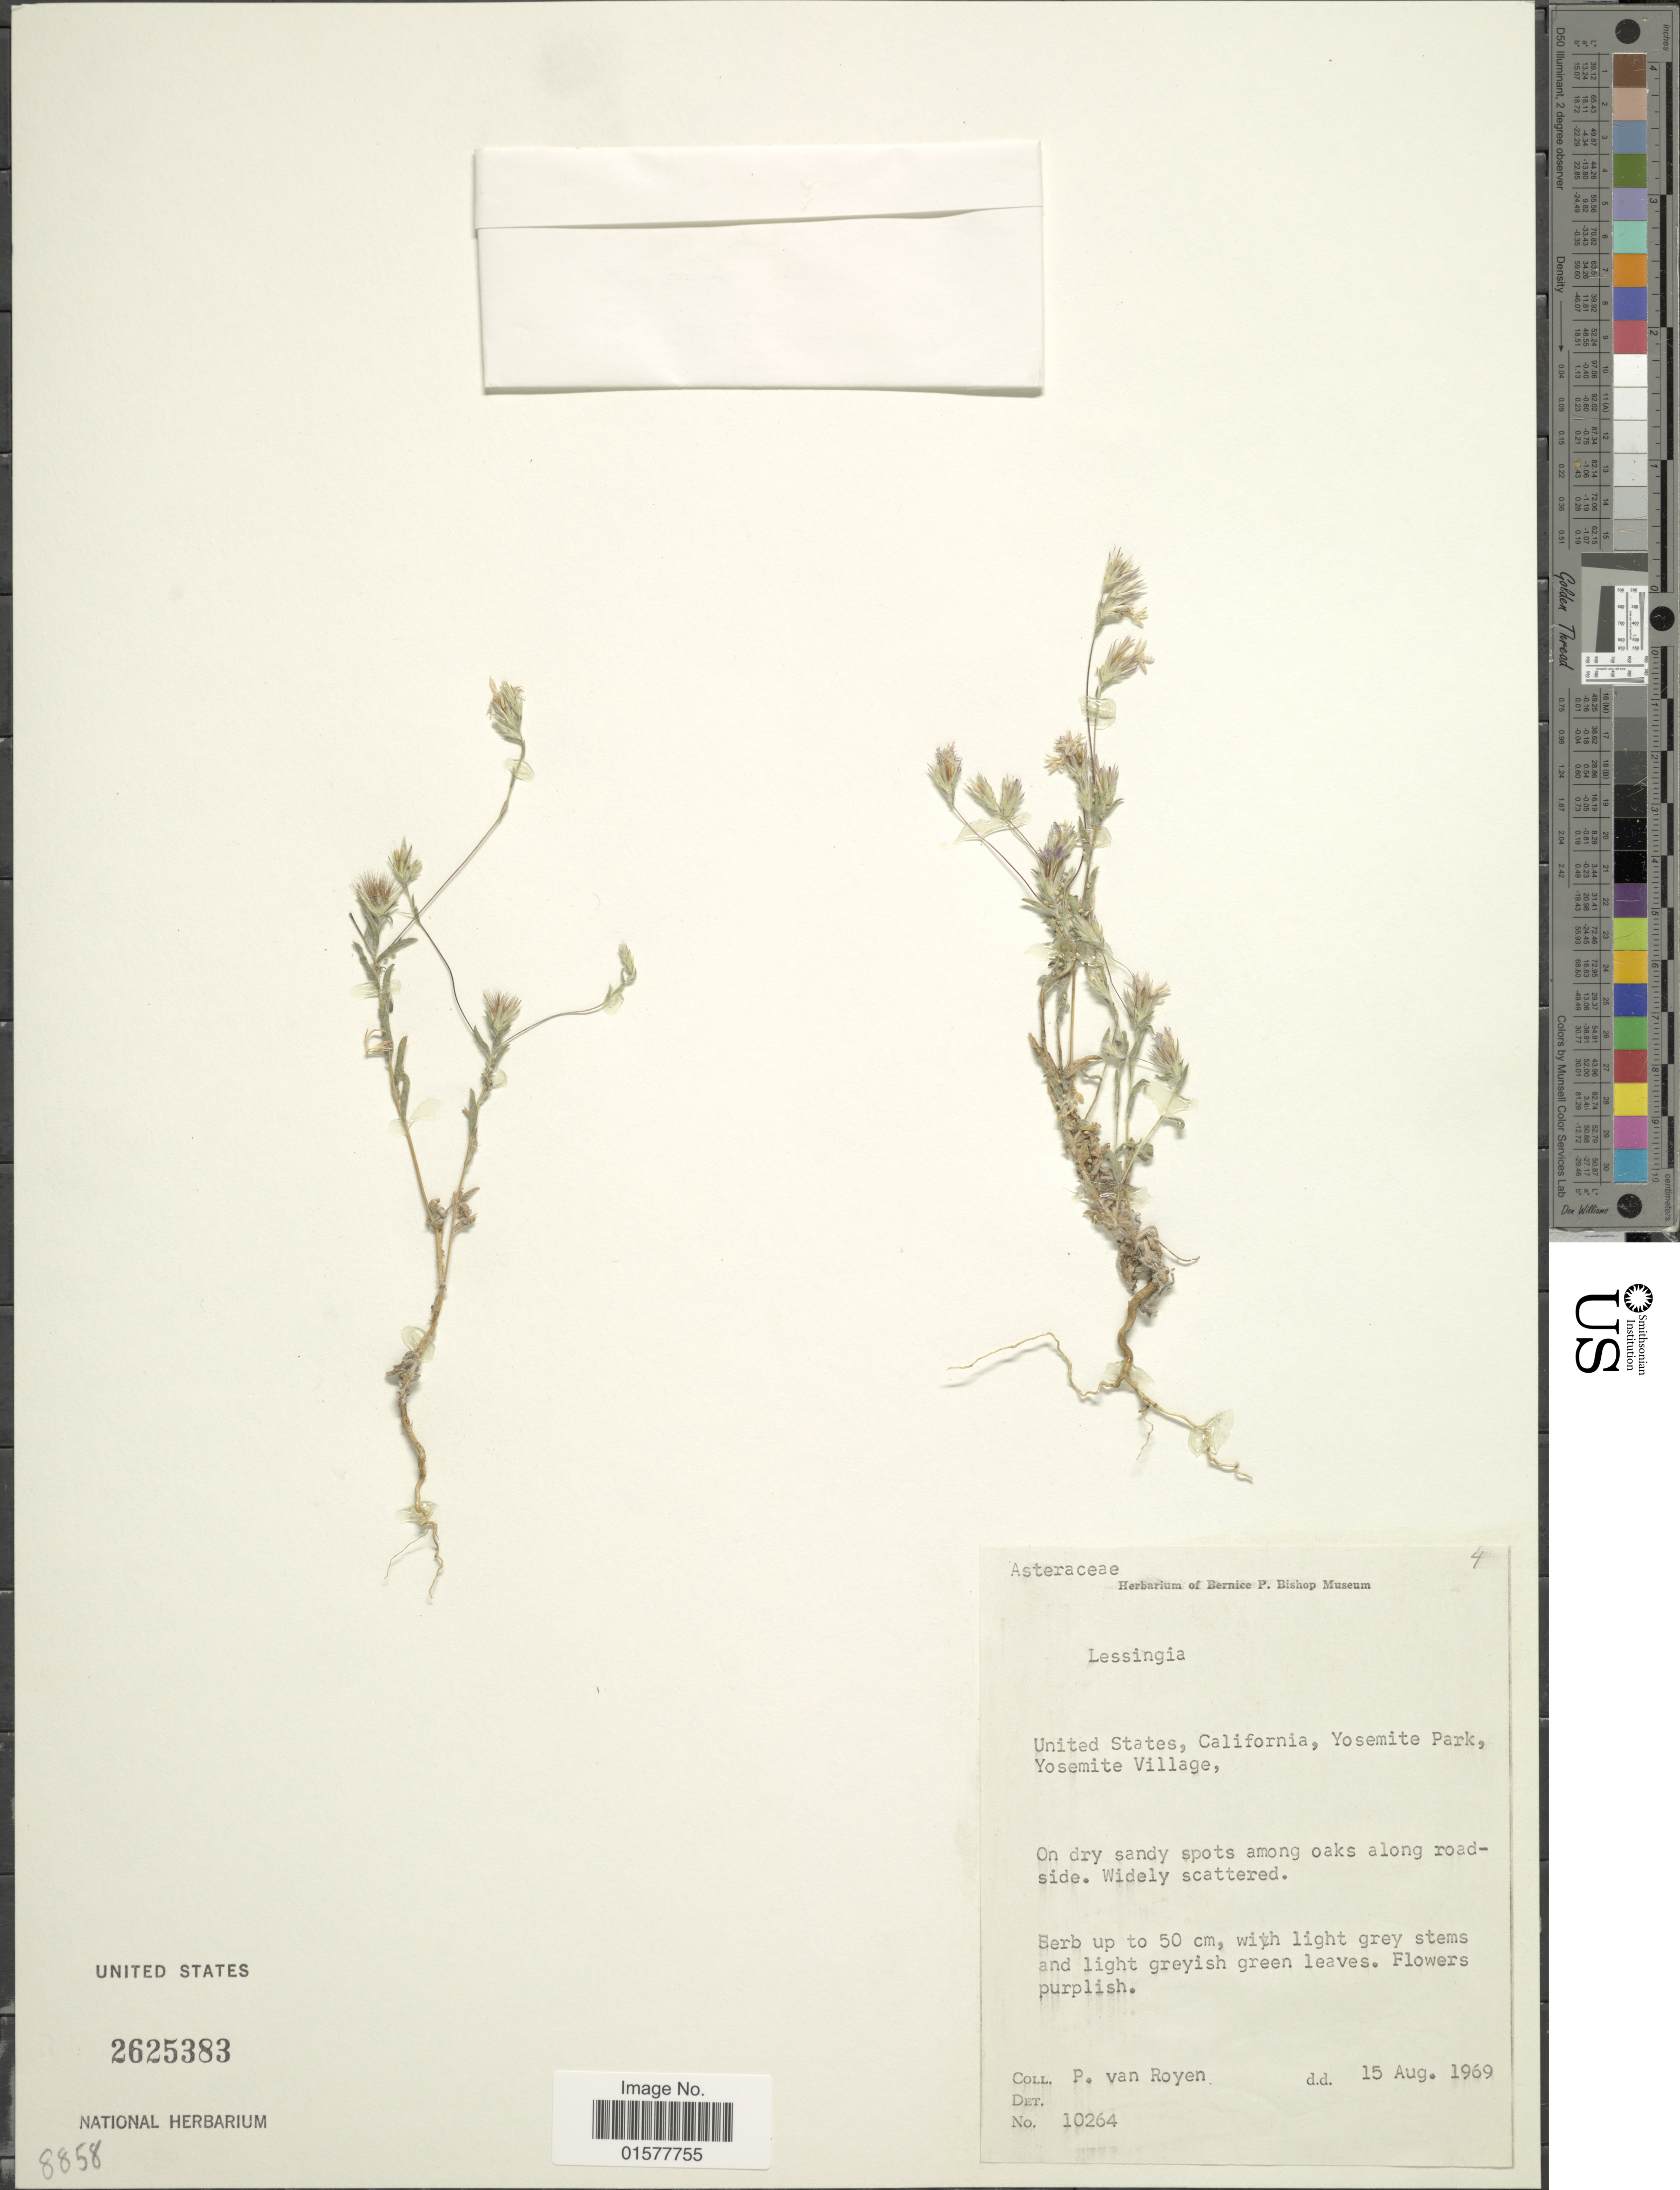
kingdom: Plantae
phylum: Tracheophyta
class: Magnoliopsida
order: Asterales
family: Asteraceae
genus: Lessingia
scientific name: Lessingia sp.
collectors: P. van Royen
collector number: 10264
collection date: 1969-08-15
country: United States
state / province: California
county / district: Mariposa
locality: United States, California, Yosemite Park, Yosemite Village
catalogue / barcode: US 2625383